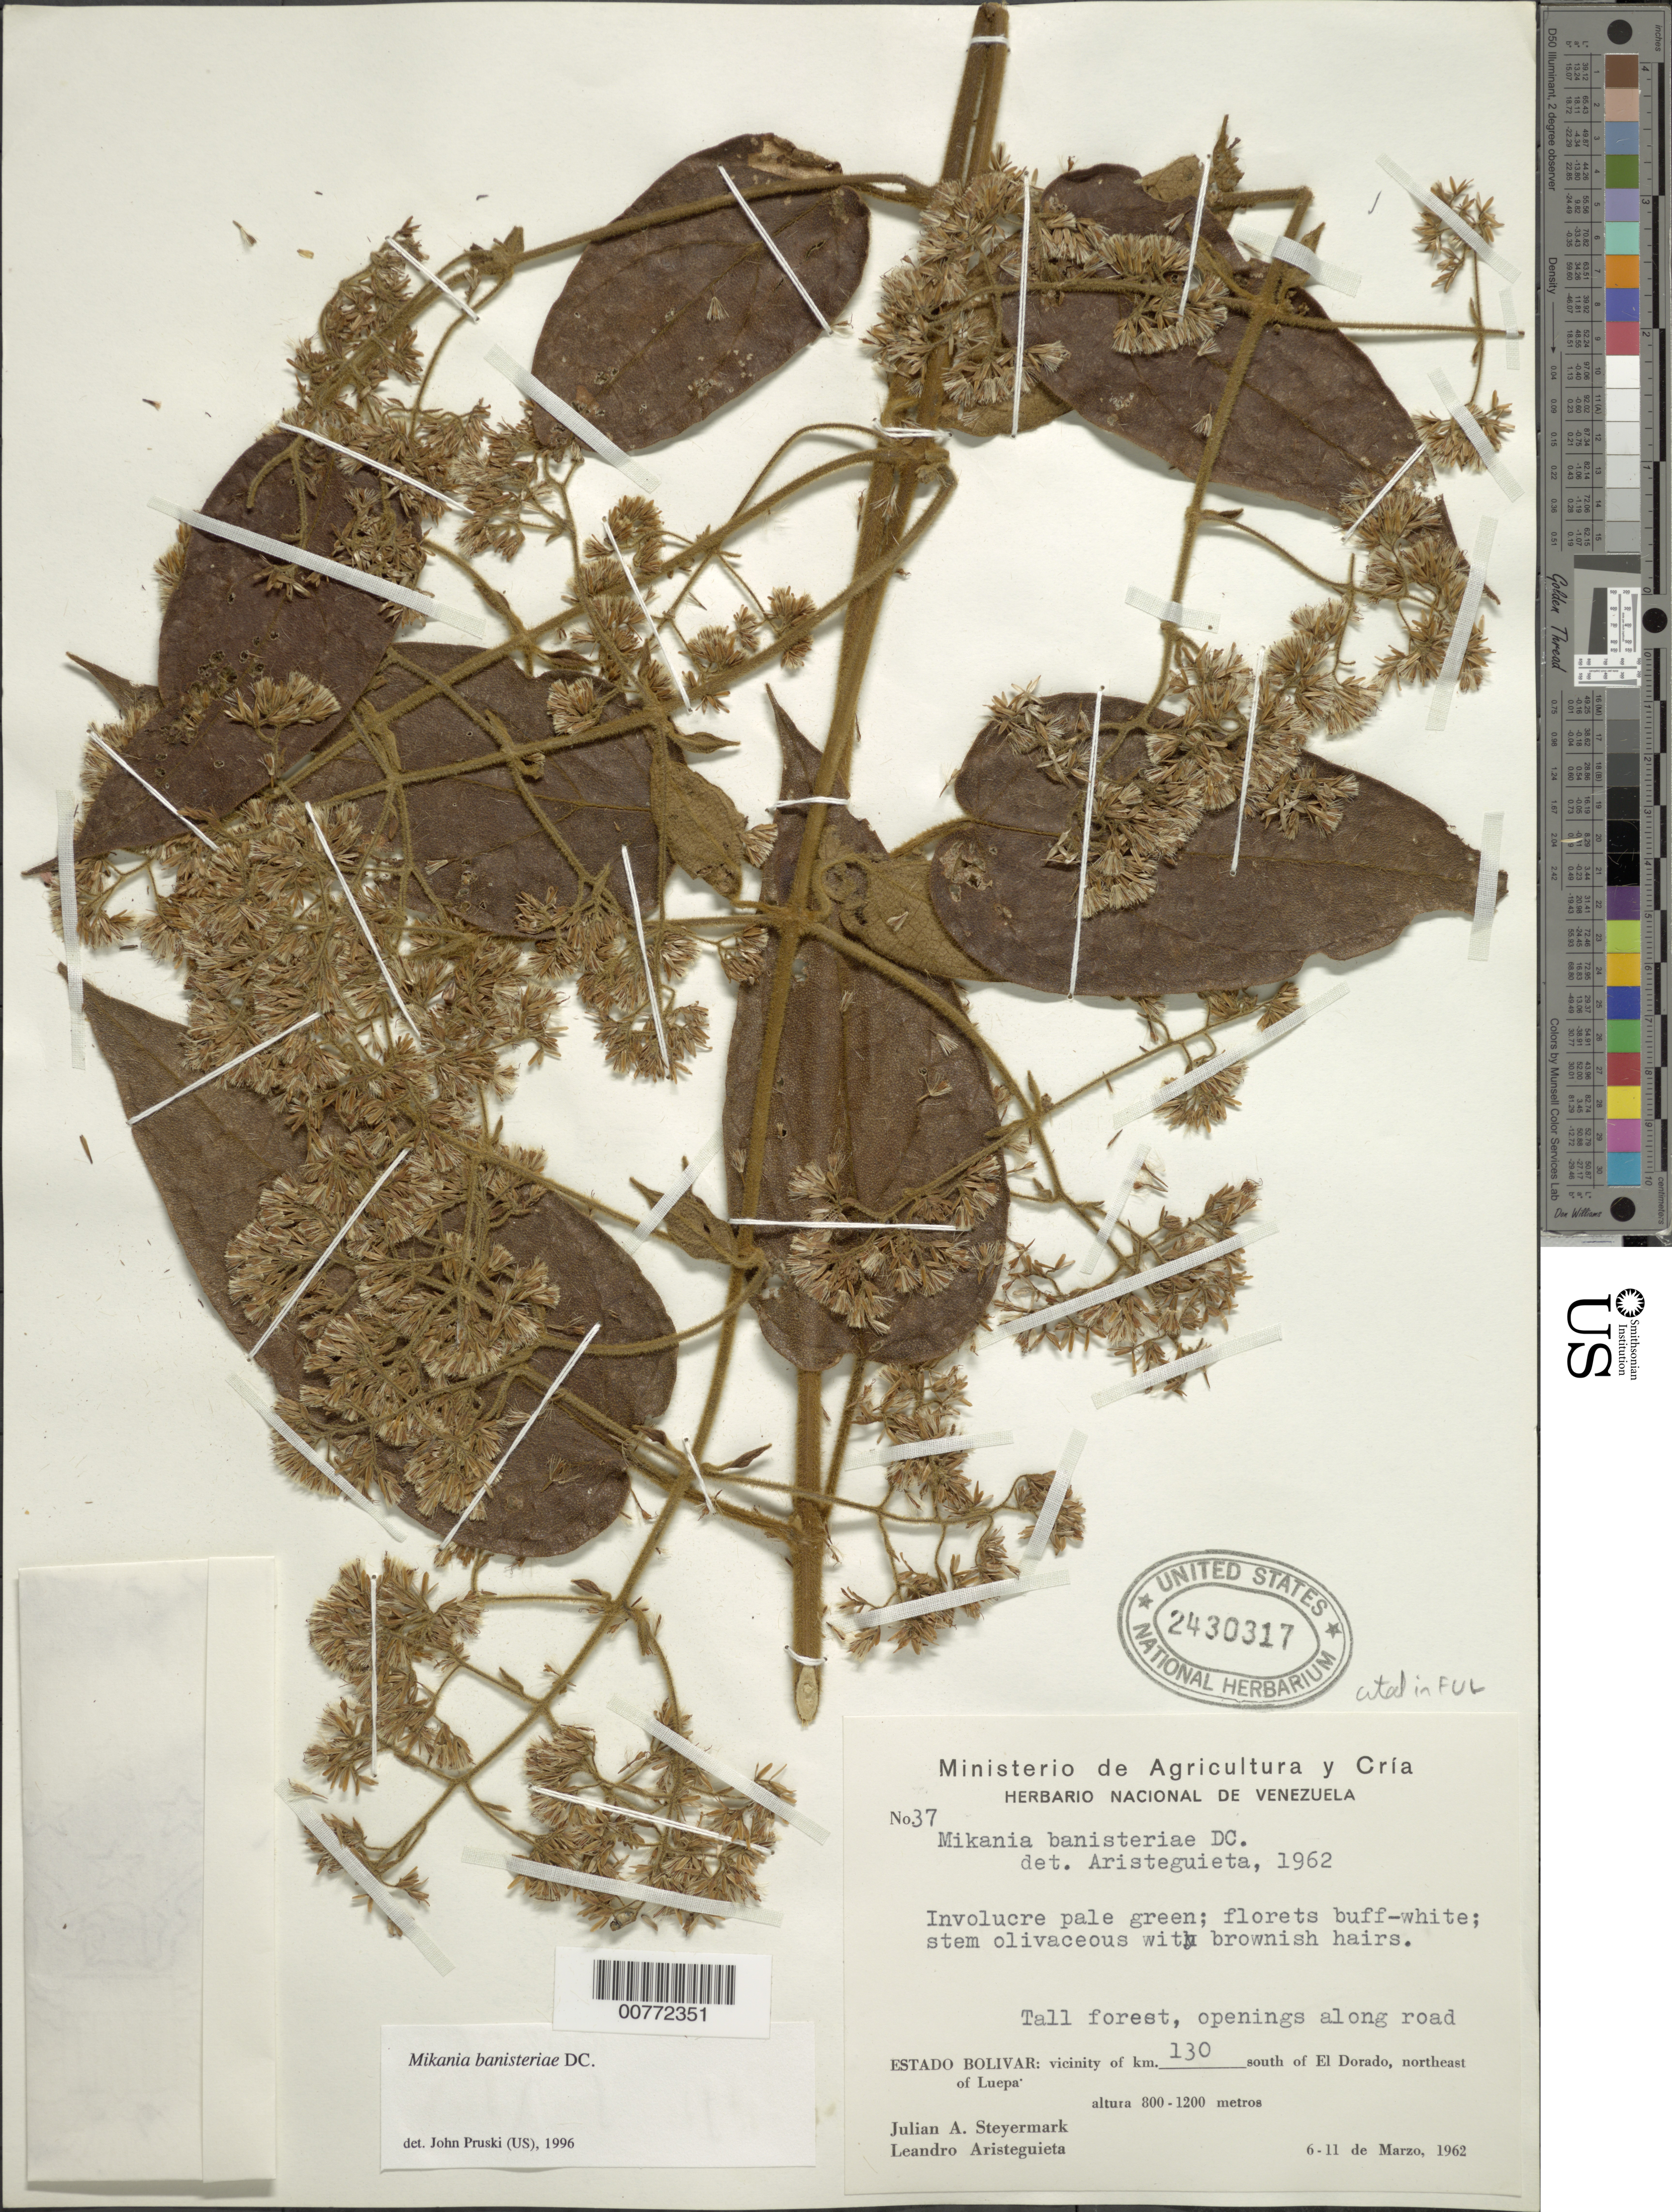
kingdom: Plantae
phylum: Tracheophyta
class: Magnoliopsida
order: Asterales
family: Asteraceae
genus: Mikania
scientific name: Mikania banisteriae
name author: DC.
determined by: Aristeguieta, L.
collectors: J. Steyermark & L. Aristeguieta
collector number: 62 37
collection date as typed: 6-Mar-62 to 11-Mar-62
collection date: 1962-03-06/1962-03-11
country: Venezuela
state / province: Bolívar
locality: El Dorado, 130 km S of; NE of Luepa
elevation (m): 800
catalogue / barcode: US 2430317